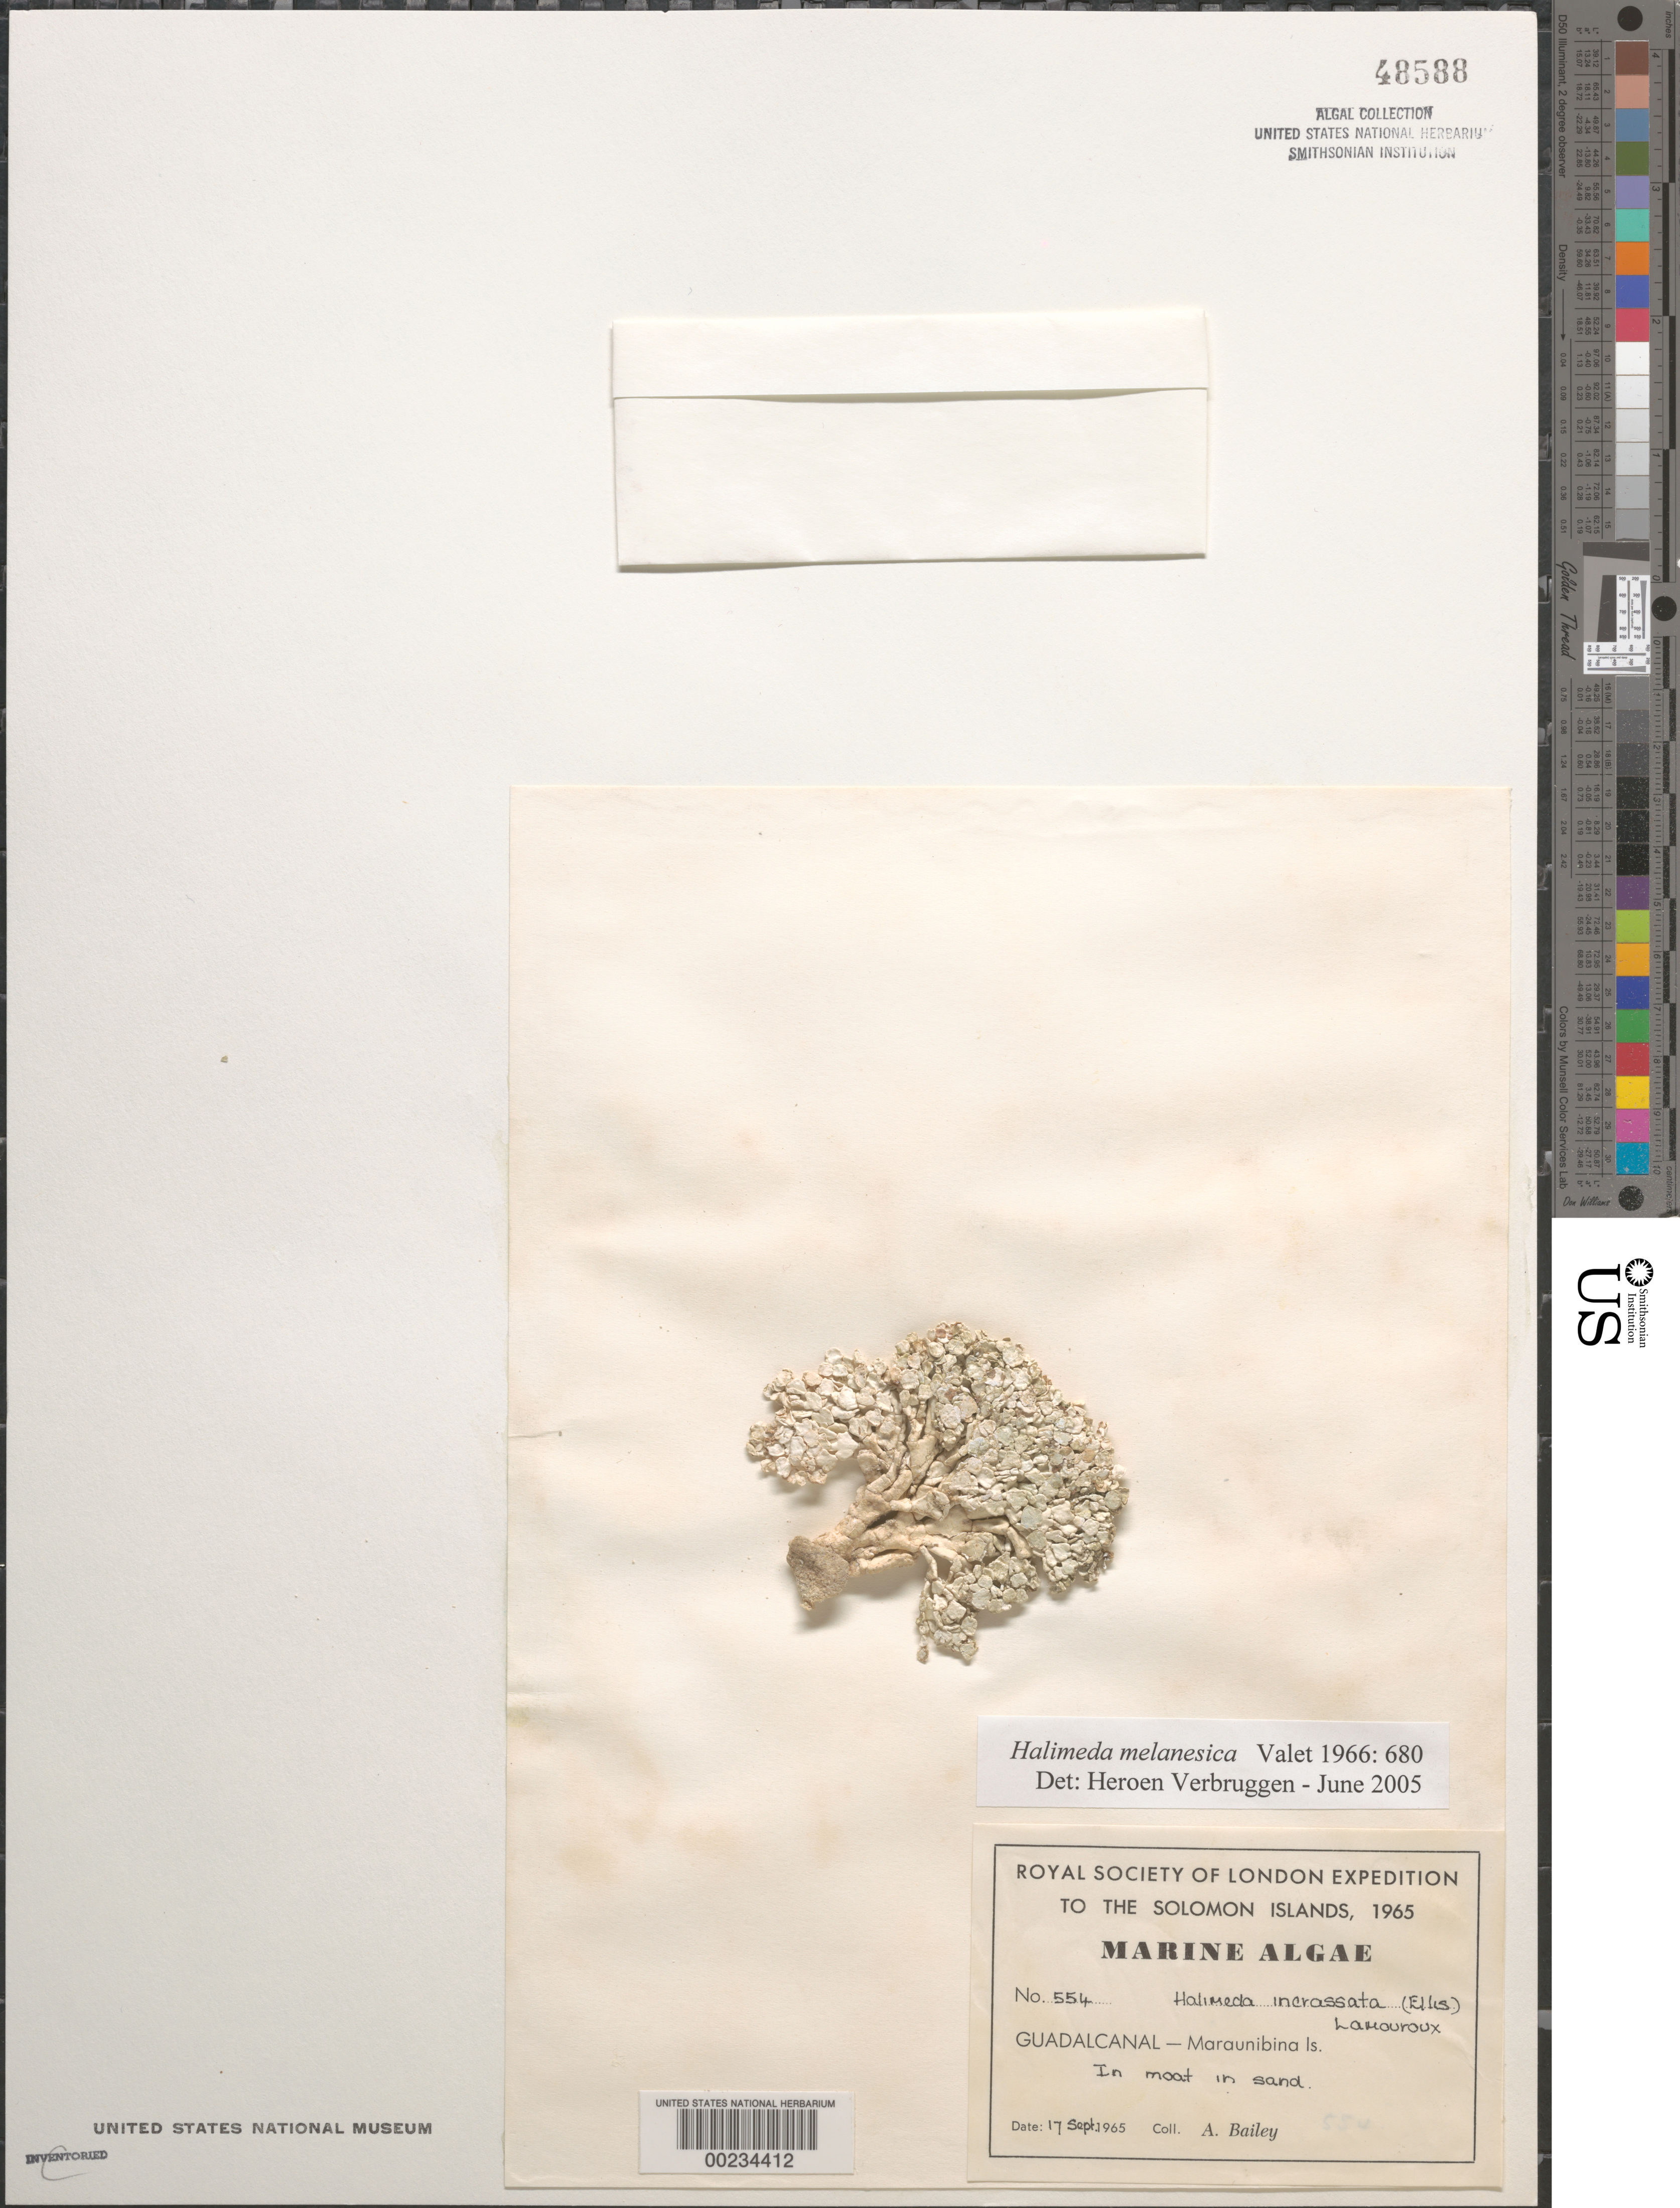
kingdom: Plantae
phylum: Chlorophyta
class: Ulvophyceae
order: Bryopsidales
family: Halimedaceae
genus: Halimeda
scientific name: Halimeda melanesica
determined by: Verbruggen, H.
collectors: A. Bailey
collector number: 554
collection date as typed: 17 Sep 1965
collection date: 1965-09-17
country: Solomon Islands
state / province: Guadalcanal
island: Maraunibina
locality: Maraunibina Island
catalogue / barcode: US 48588